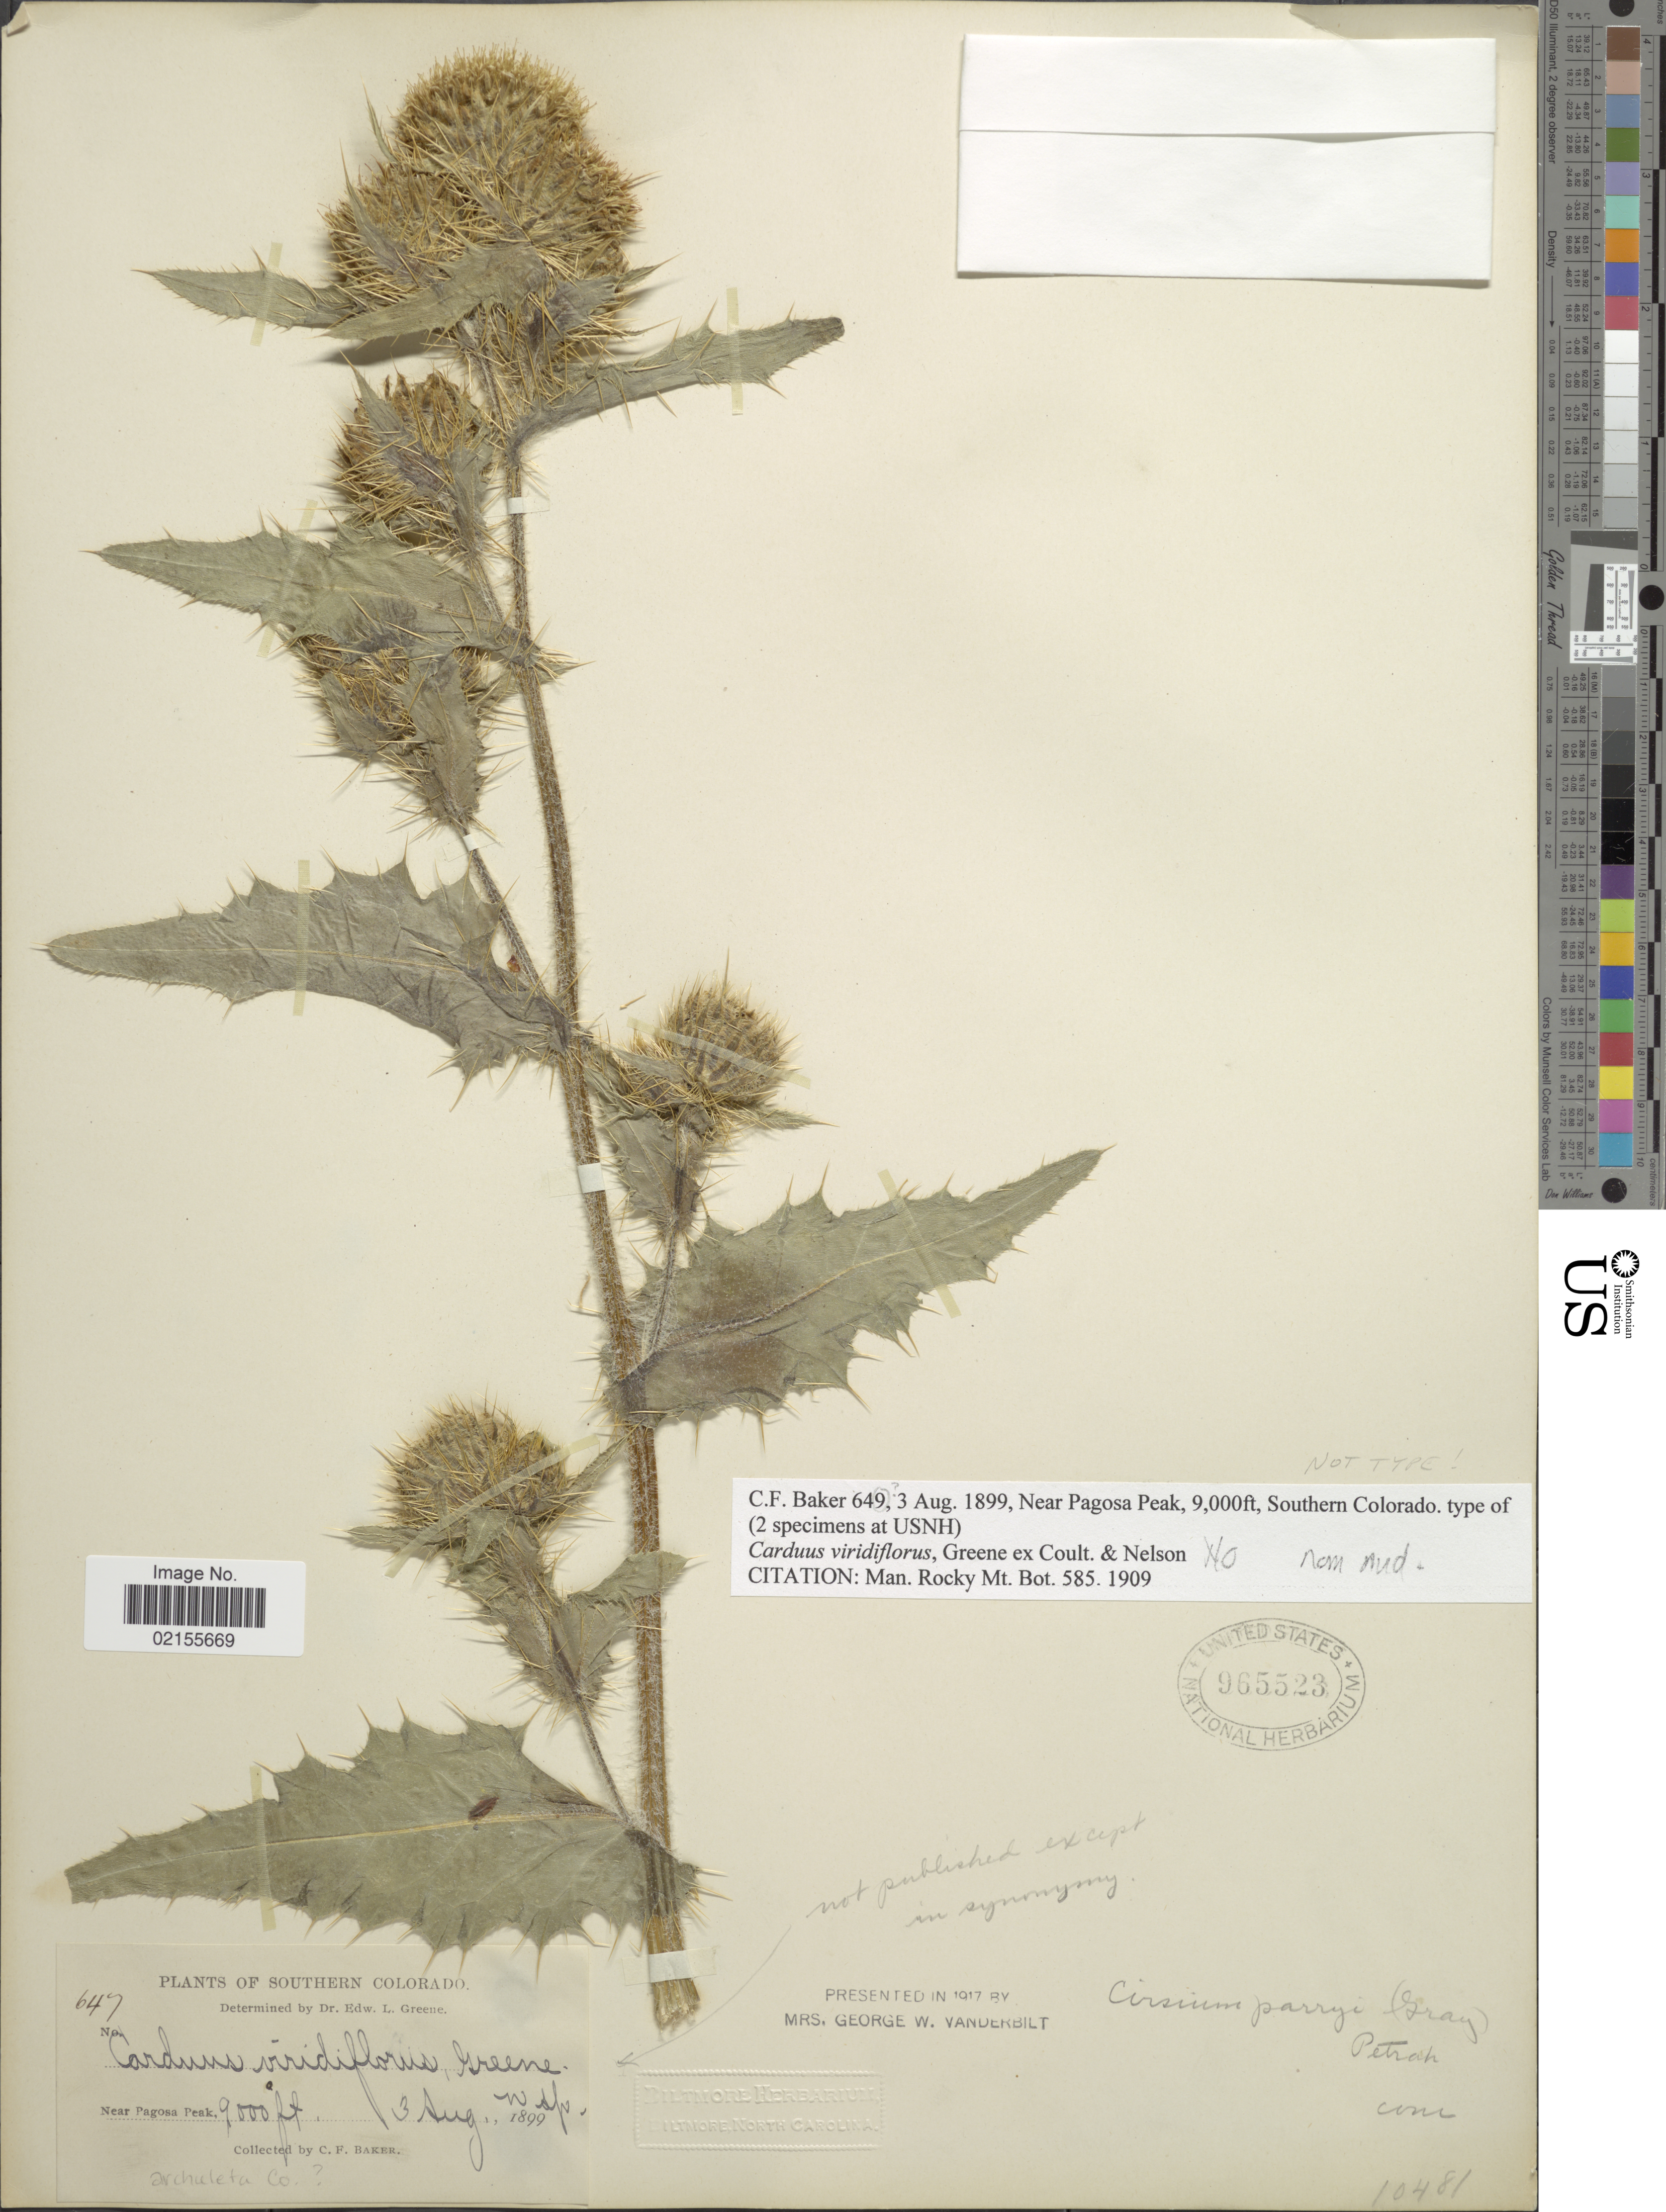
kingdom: Plantae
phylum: Tracheophyta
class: Magnoliopsida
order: Asterales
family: Asteraceae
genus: Carduus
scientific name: Carduus sp.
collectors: C. F. Baker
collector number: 647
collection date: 1899-08-03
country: United States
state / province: Colorado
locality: Southern Colorado, Near Pagosa Peak, Archuleta Co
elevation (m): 2743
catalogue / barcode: US 965523